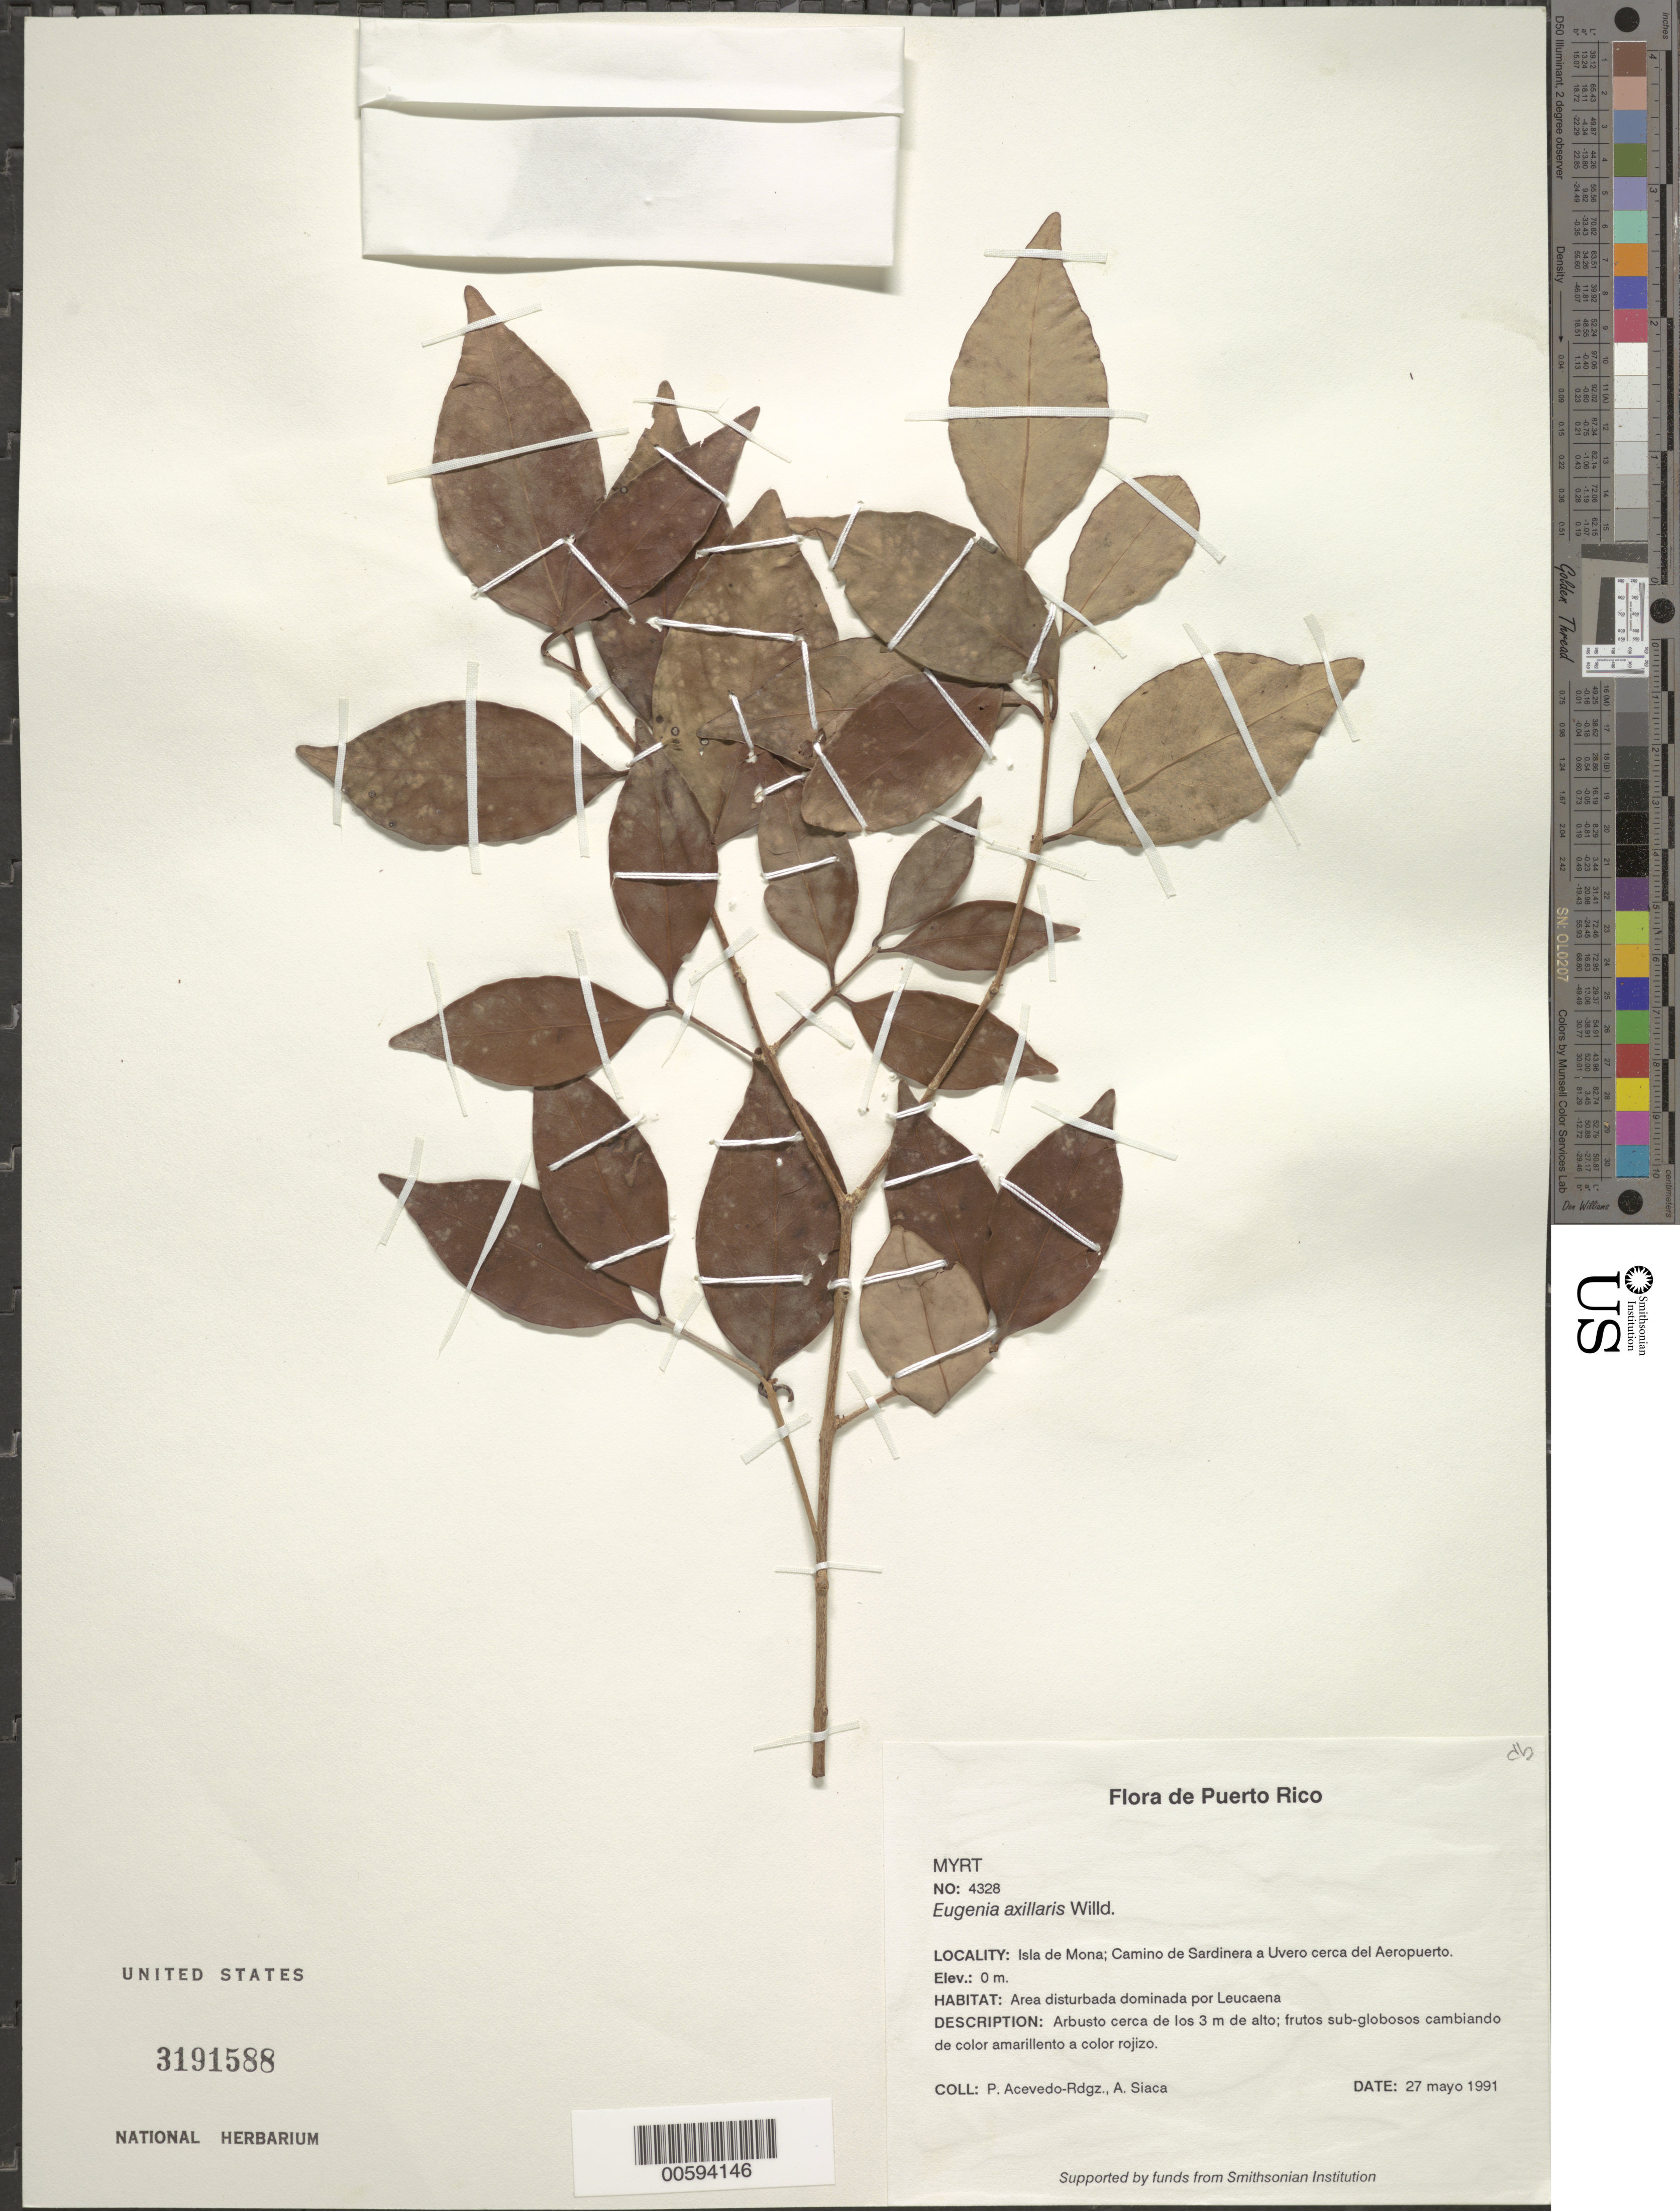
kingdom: Plantae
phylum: Tracheophyta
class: Magnoliopsida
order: Myrtales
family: Myrtaceae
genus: Eugenia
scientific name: Eugenia axillaris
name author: (Sw.) Willd.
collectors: P. Acevedo-Rodr. & A. Siaca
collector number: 4328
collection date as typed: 27 May 1991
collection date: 1991-05-27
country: Puerto Rico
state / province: Mayaguëz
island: Mona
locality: Isla de Mona; Camino de Sardinera a Uvero cerca del Aeropuerto.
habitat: Area disturbada dominada por Leucaena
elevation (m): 0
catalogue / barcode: US 3191588